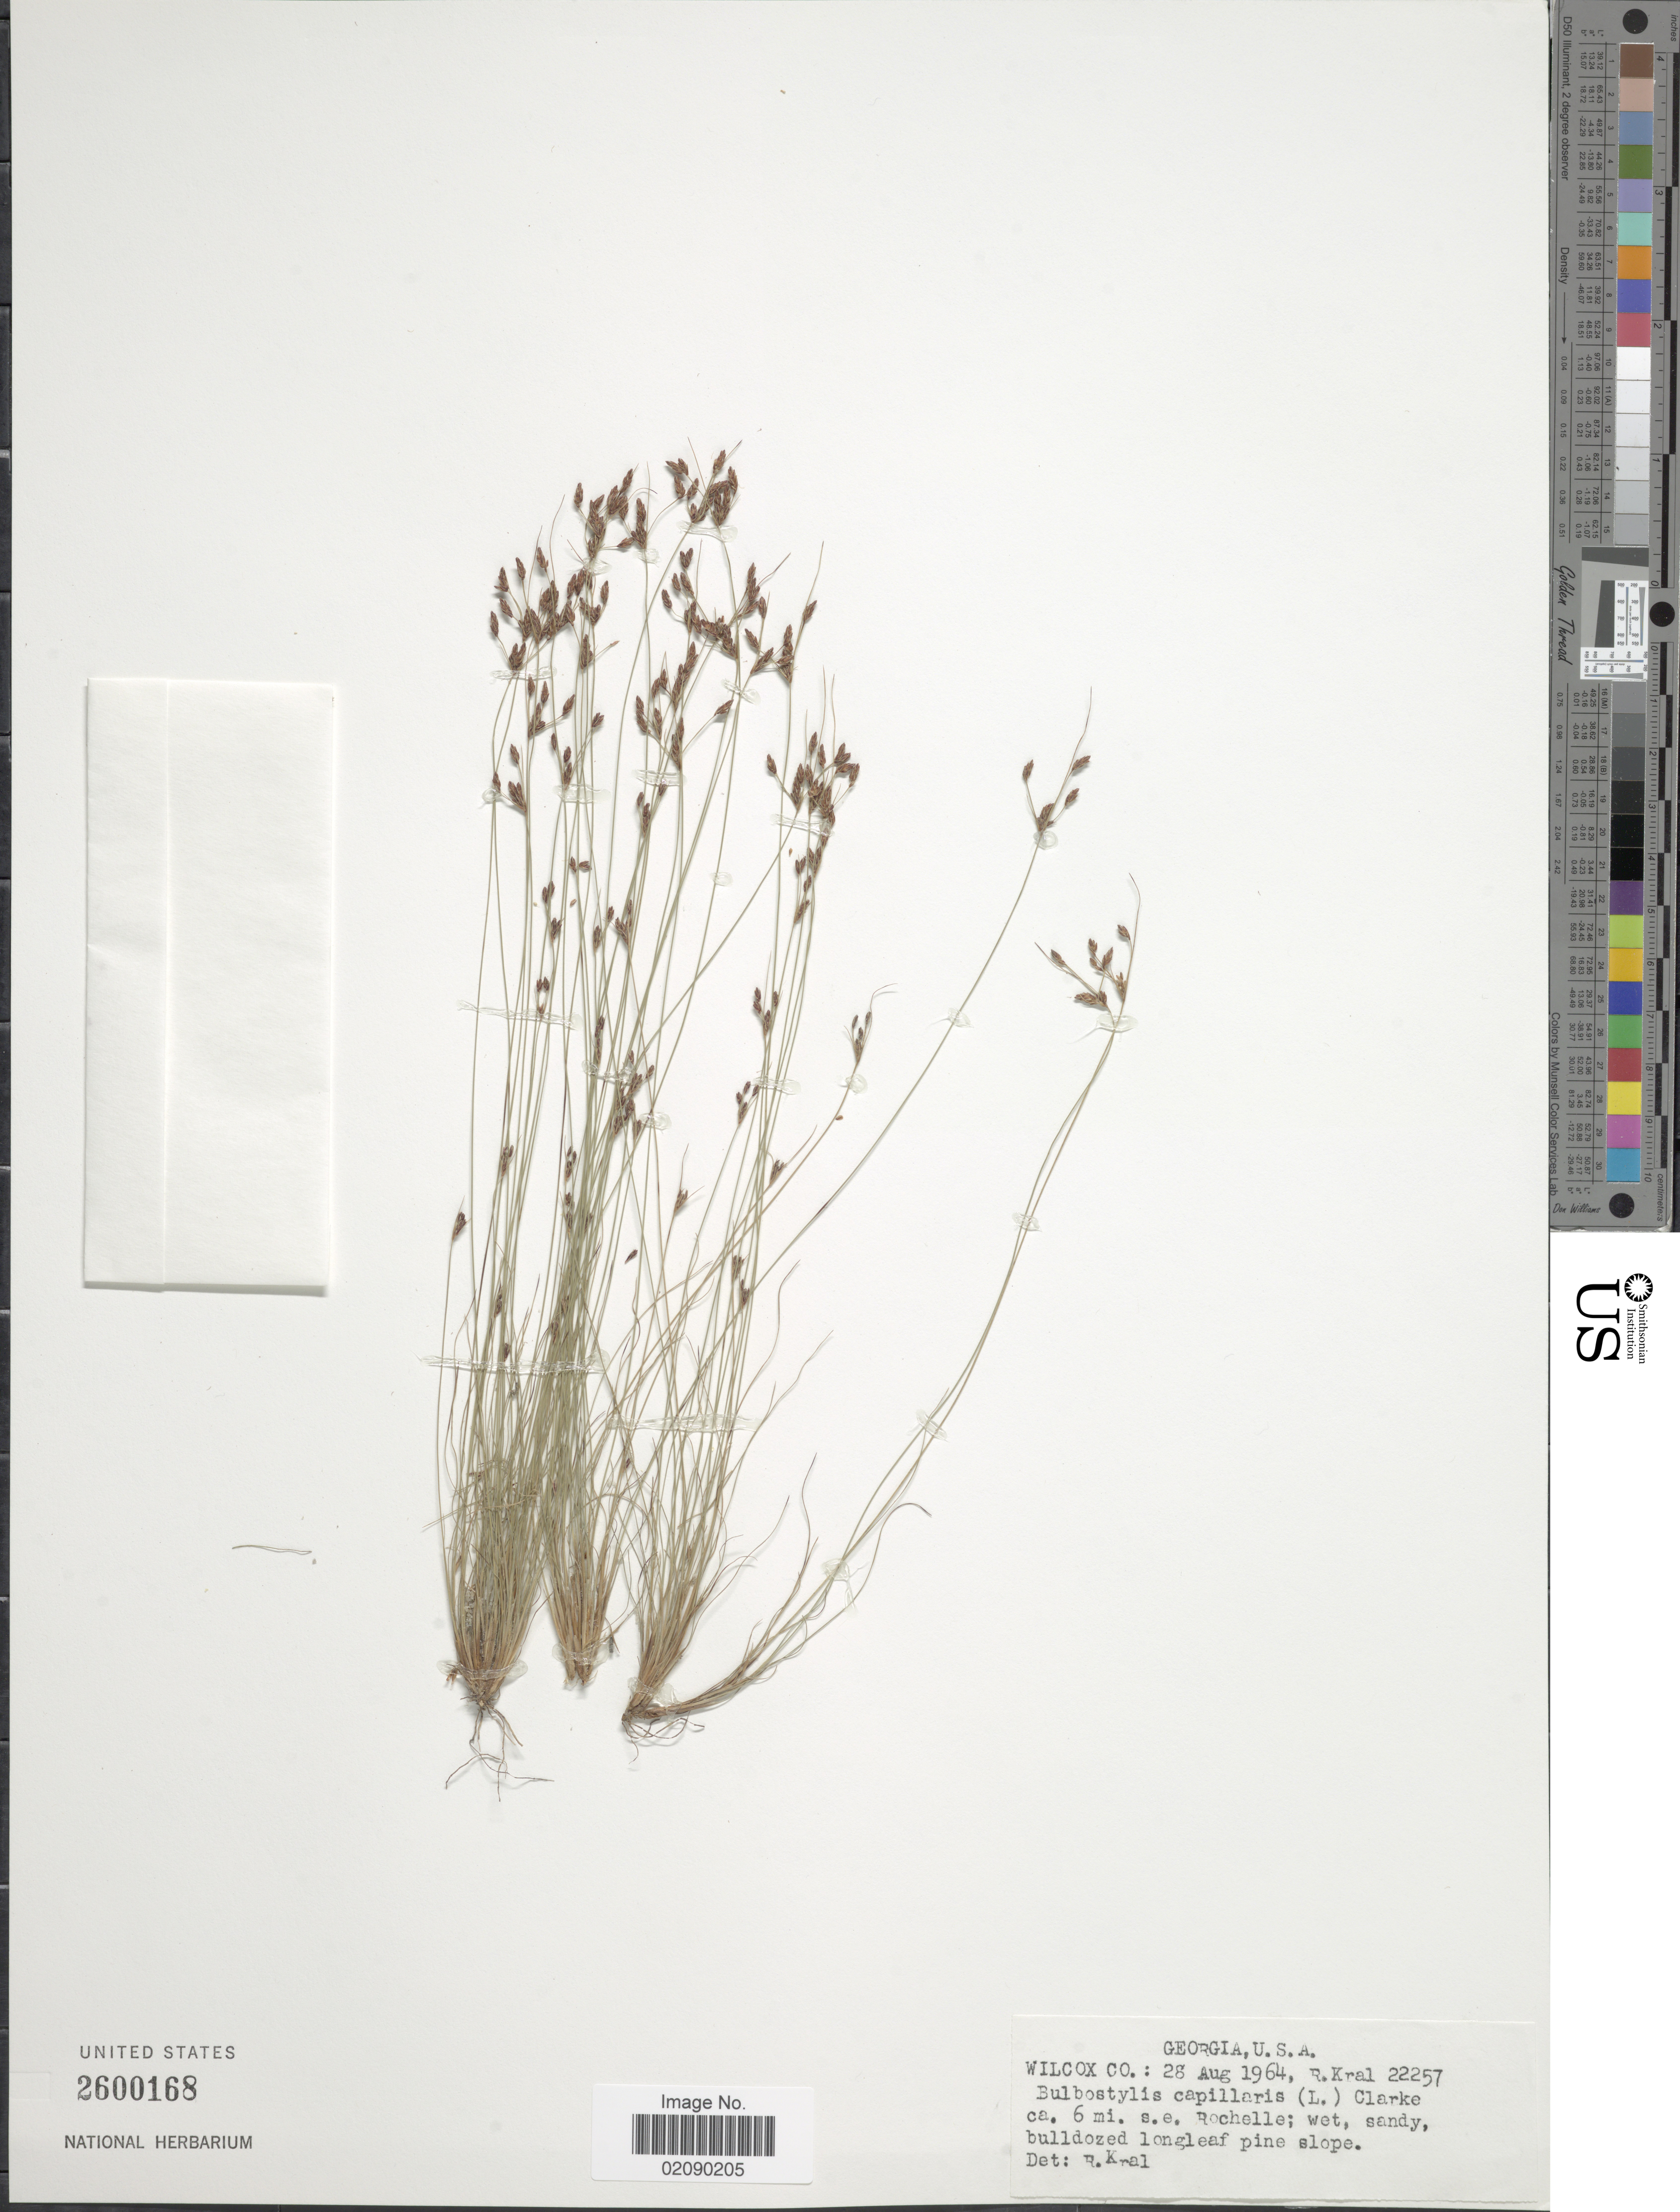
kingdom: Plantae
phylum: Tracheophyta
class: Liliopsida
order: Poales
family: Cyperaceae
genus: Bulbostylis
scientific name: Bulbostylis capillaris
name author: (L.) Kunth ex C.B. Clarke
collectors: R. Kral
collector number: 22257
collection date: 1964-08-28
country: United States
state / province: Georgia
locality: Wilcox Co. ca. 6 mi. s.e. Rochelle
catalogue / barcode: US 2600168